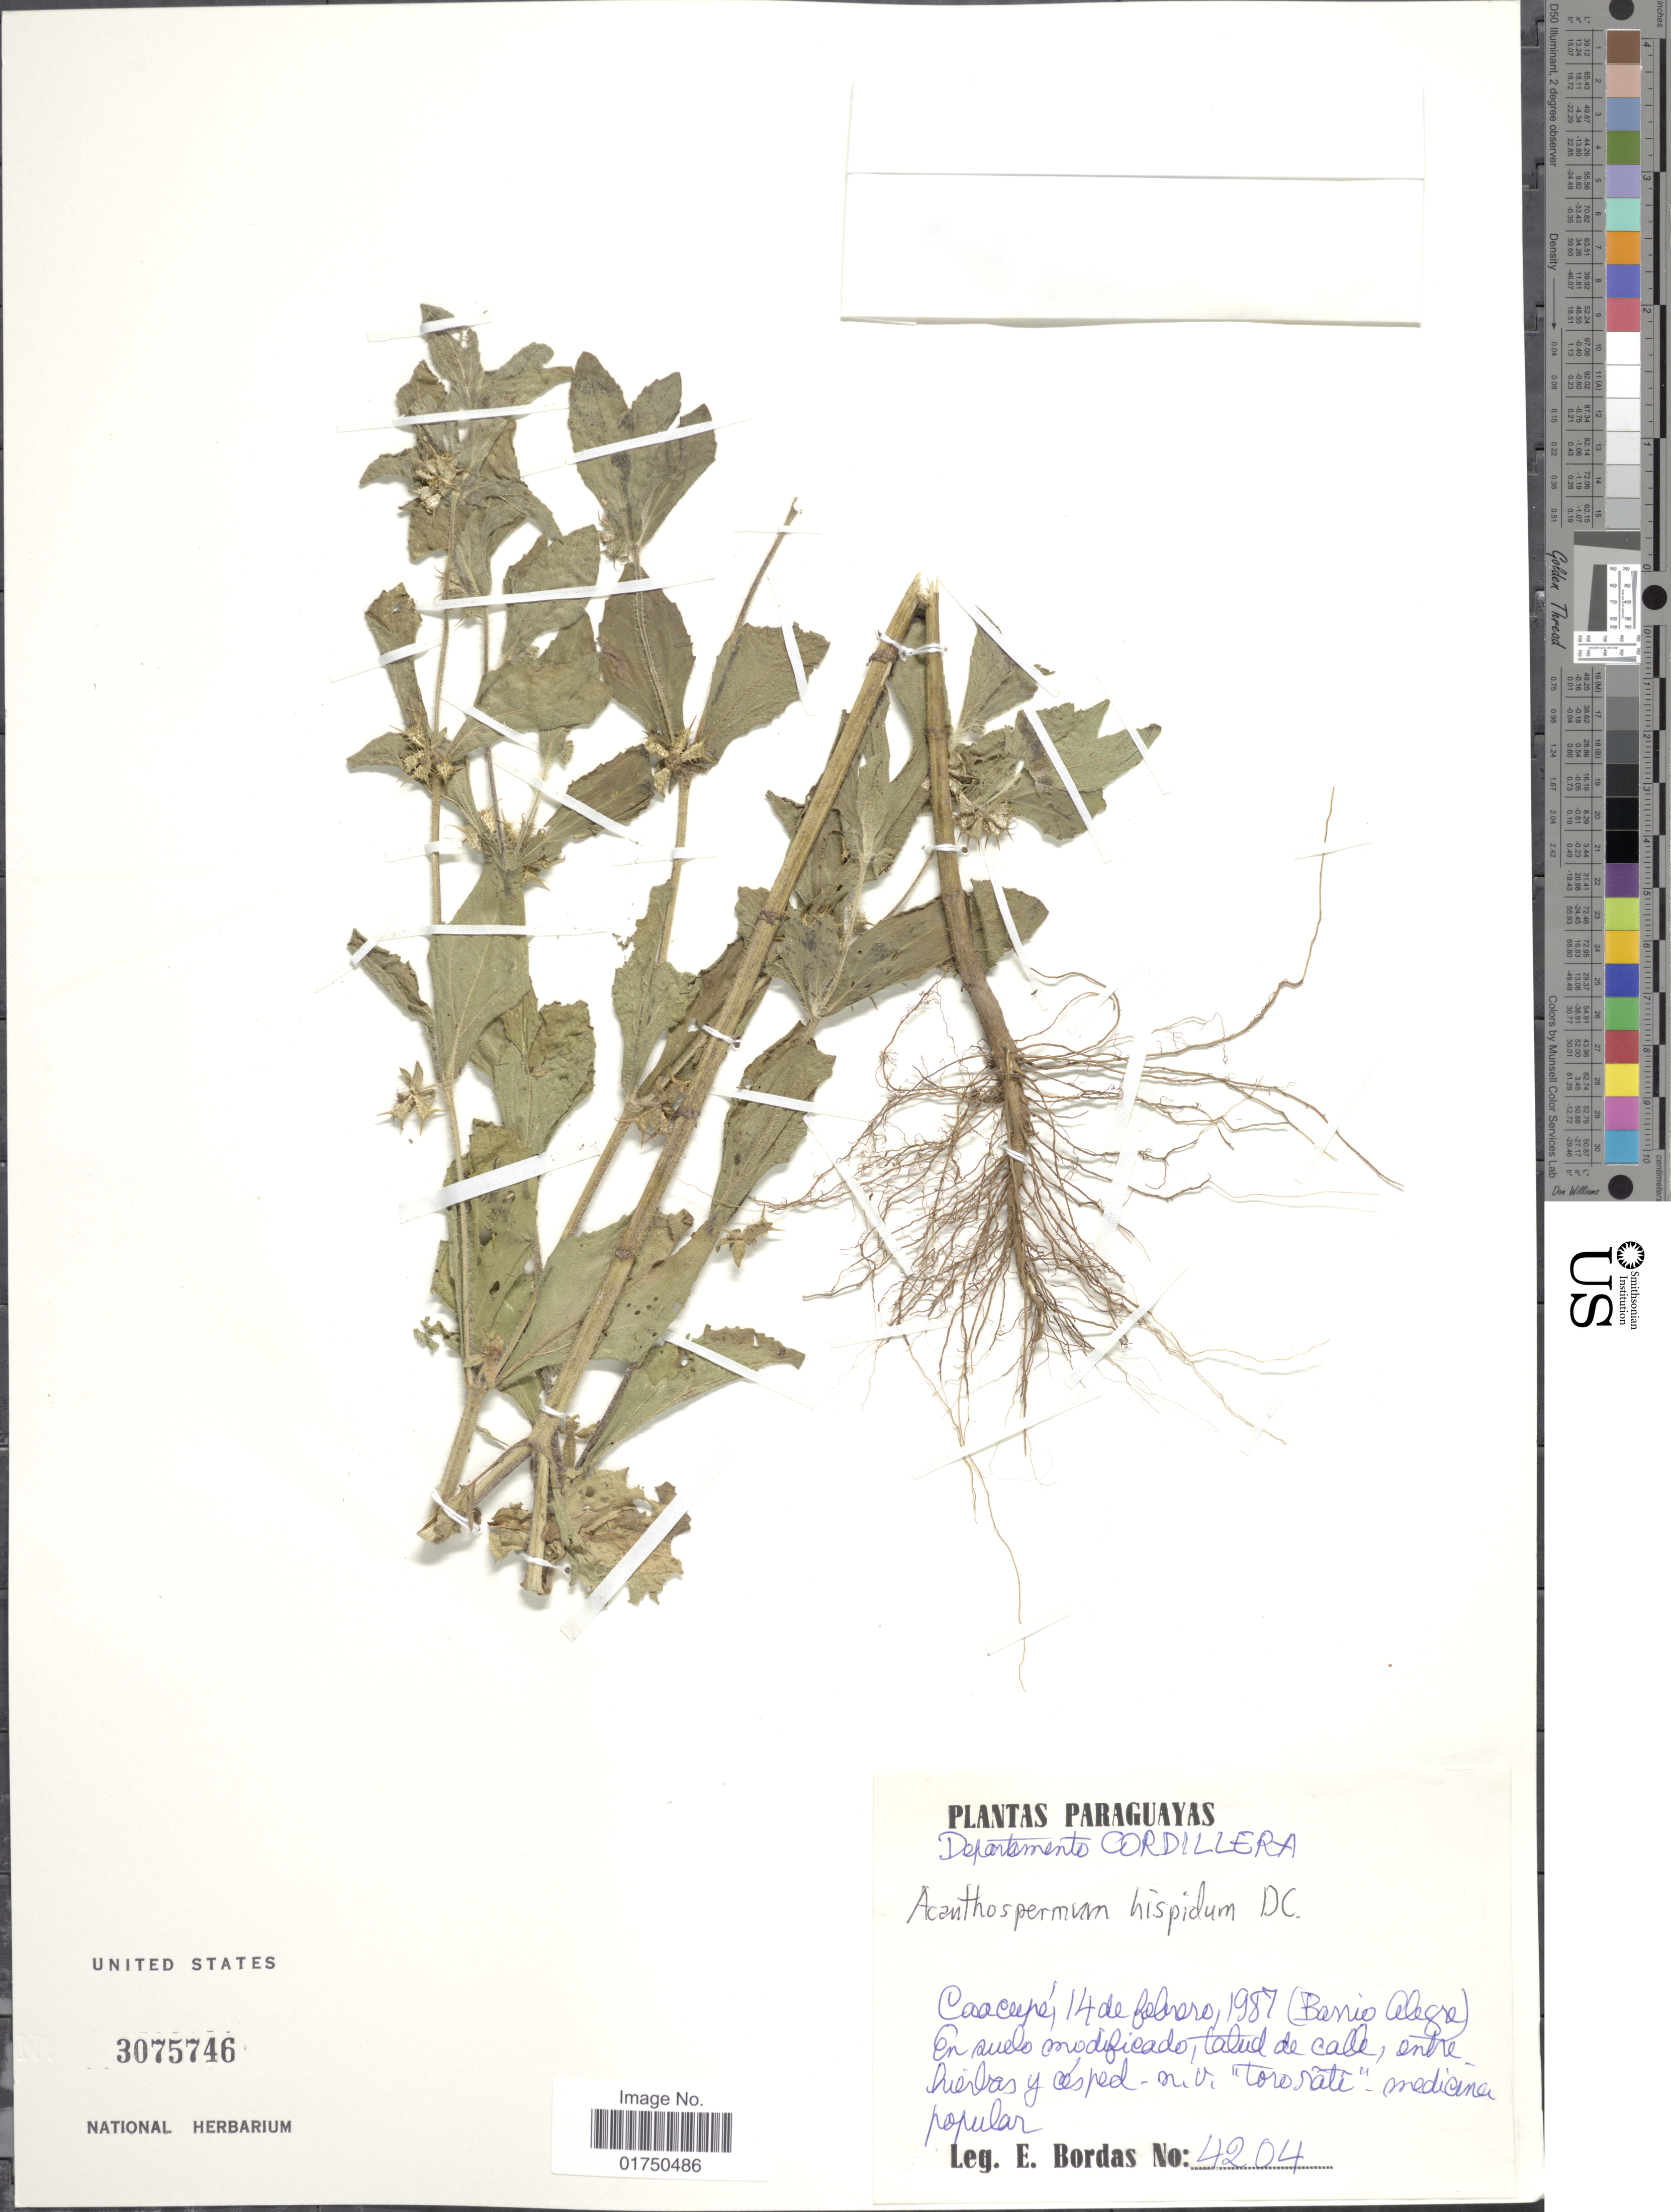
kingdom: Plantae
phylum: Tracheophyta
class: Magnoliopsida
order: Asterales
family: Asteraceae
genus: Acanthospermum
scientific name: Acanthospermum hispidum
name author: DC.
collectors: E. Bordas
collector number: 4204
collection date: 1987-02-14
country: Paraguay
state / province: Cordillera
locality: Departamento Cordillera. Caacupé, (Barrio Alegre).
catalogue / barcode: US 3075746